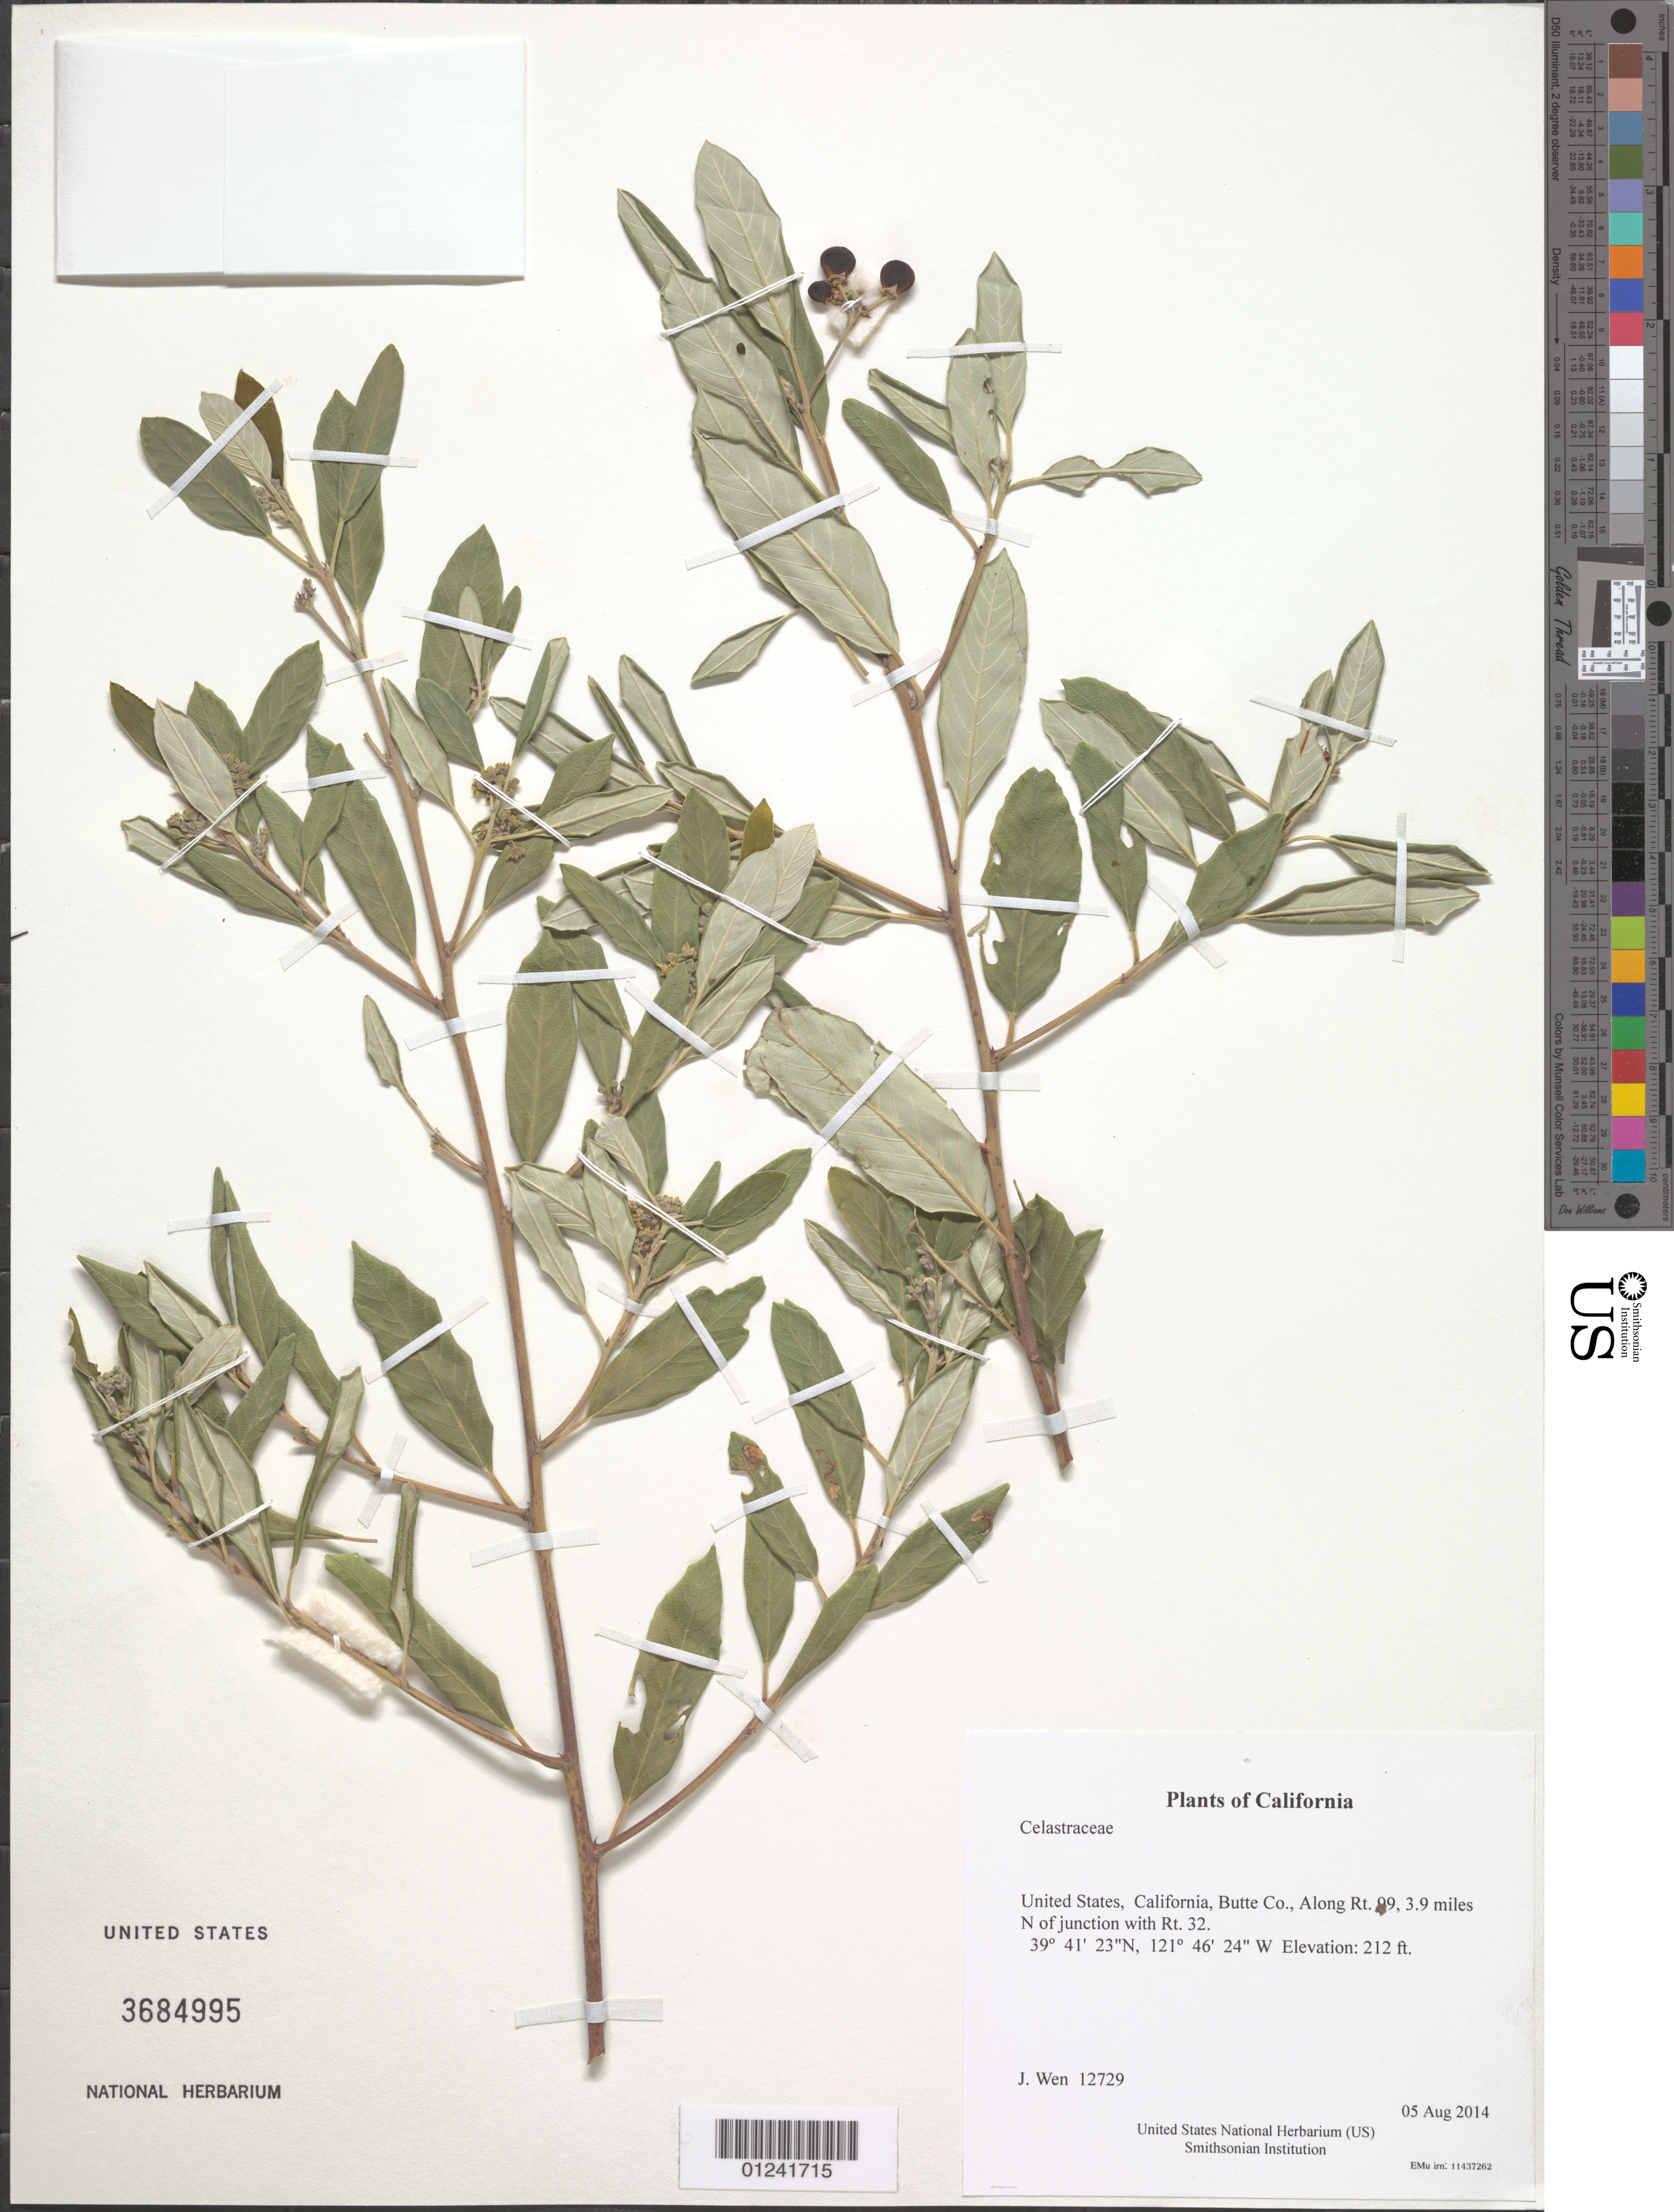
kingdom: Plantae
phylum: Tracheophyta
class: Magnoliopsida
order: Celastrales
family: Celastraceae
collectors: J. Wen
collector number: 12729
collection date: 2014-08-05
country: United States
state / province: California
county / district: Butte Co.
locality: Along Rt. 99, 3.9 miles N of junction with Rt. 32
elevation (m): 65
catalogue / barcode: US 3684995